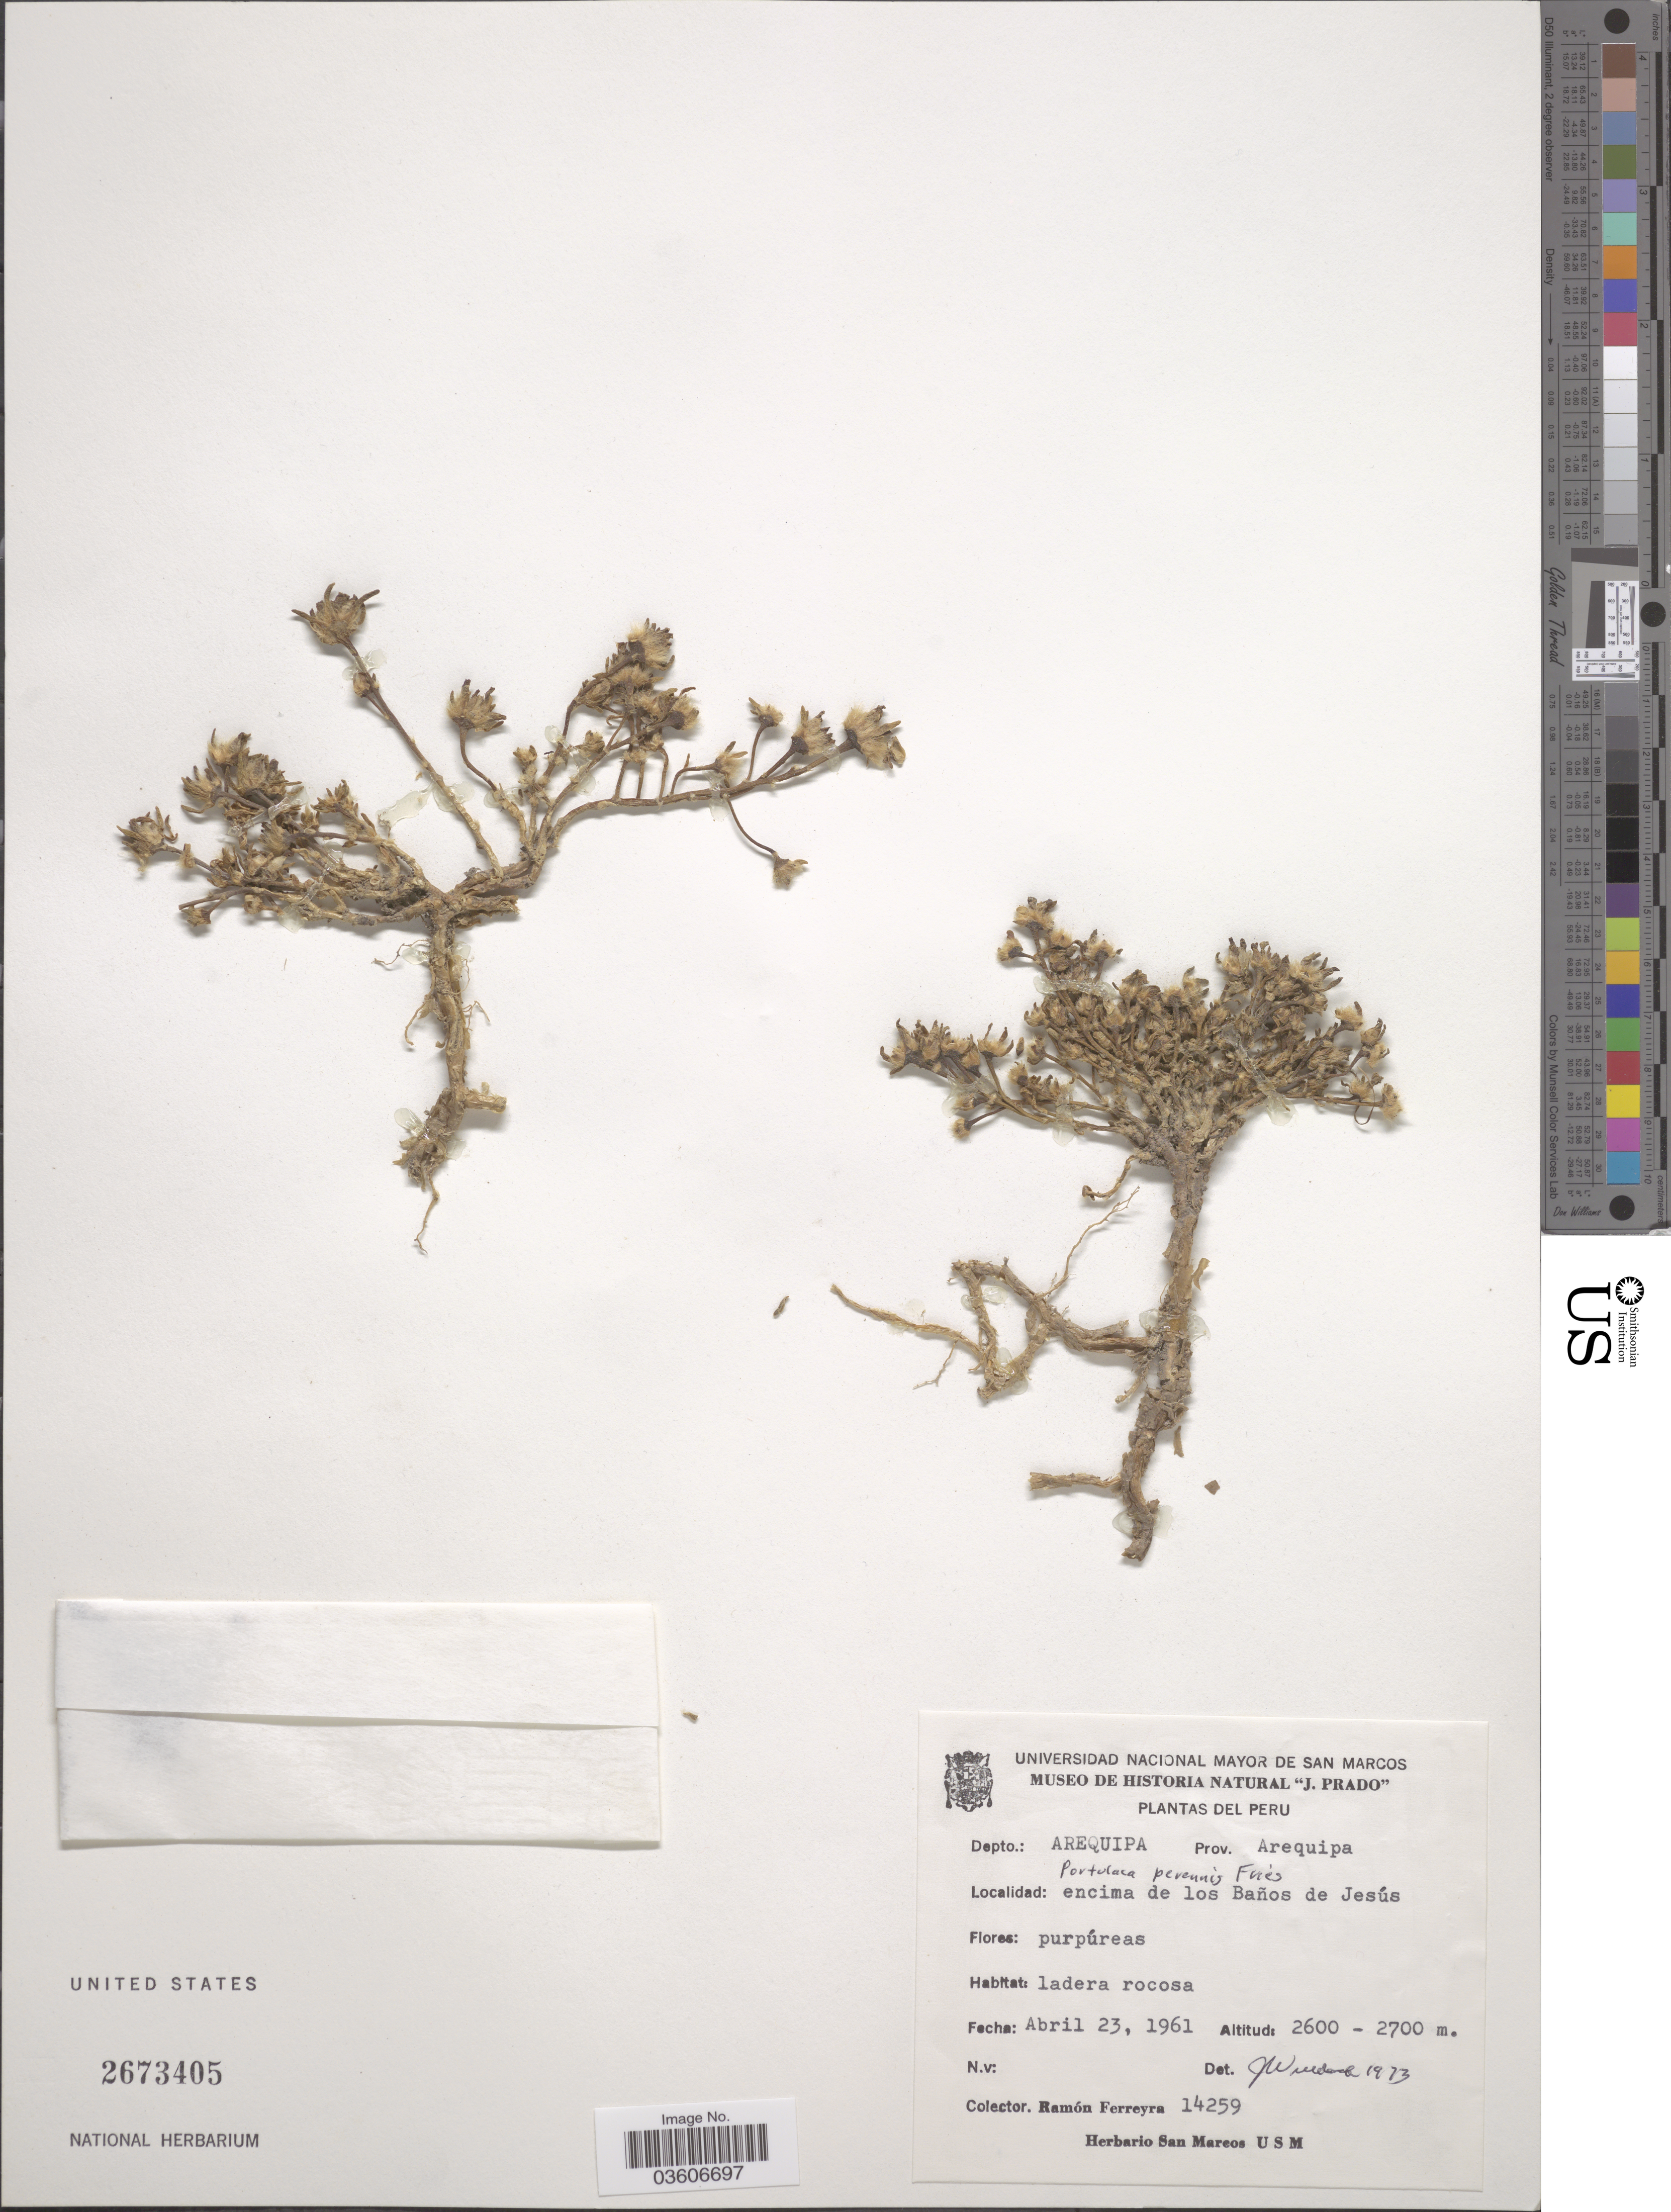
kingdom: Plantae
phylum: Tracheophyta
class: Magnoliopsida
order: Caryophyllales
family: Portulacaceae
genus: Portulaca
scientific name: Portulaca perennis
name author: R.E. Fr.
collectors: R. A. Ferreyra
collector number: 14259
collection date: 1961-04-23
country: Peru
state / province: Arequipa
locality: Depto.: Arequipa. Prov. Arequipa. Encima de los Baños de Jesús.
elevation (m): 2600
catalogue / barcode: US 2673405